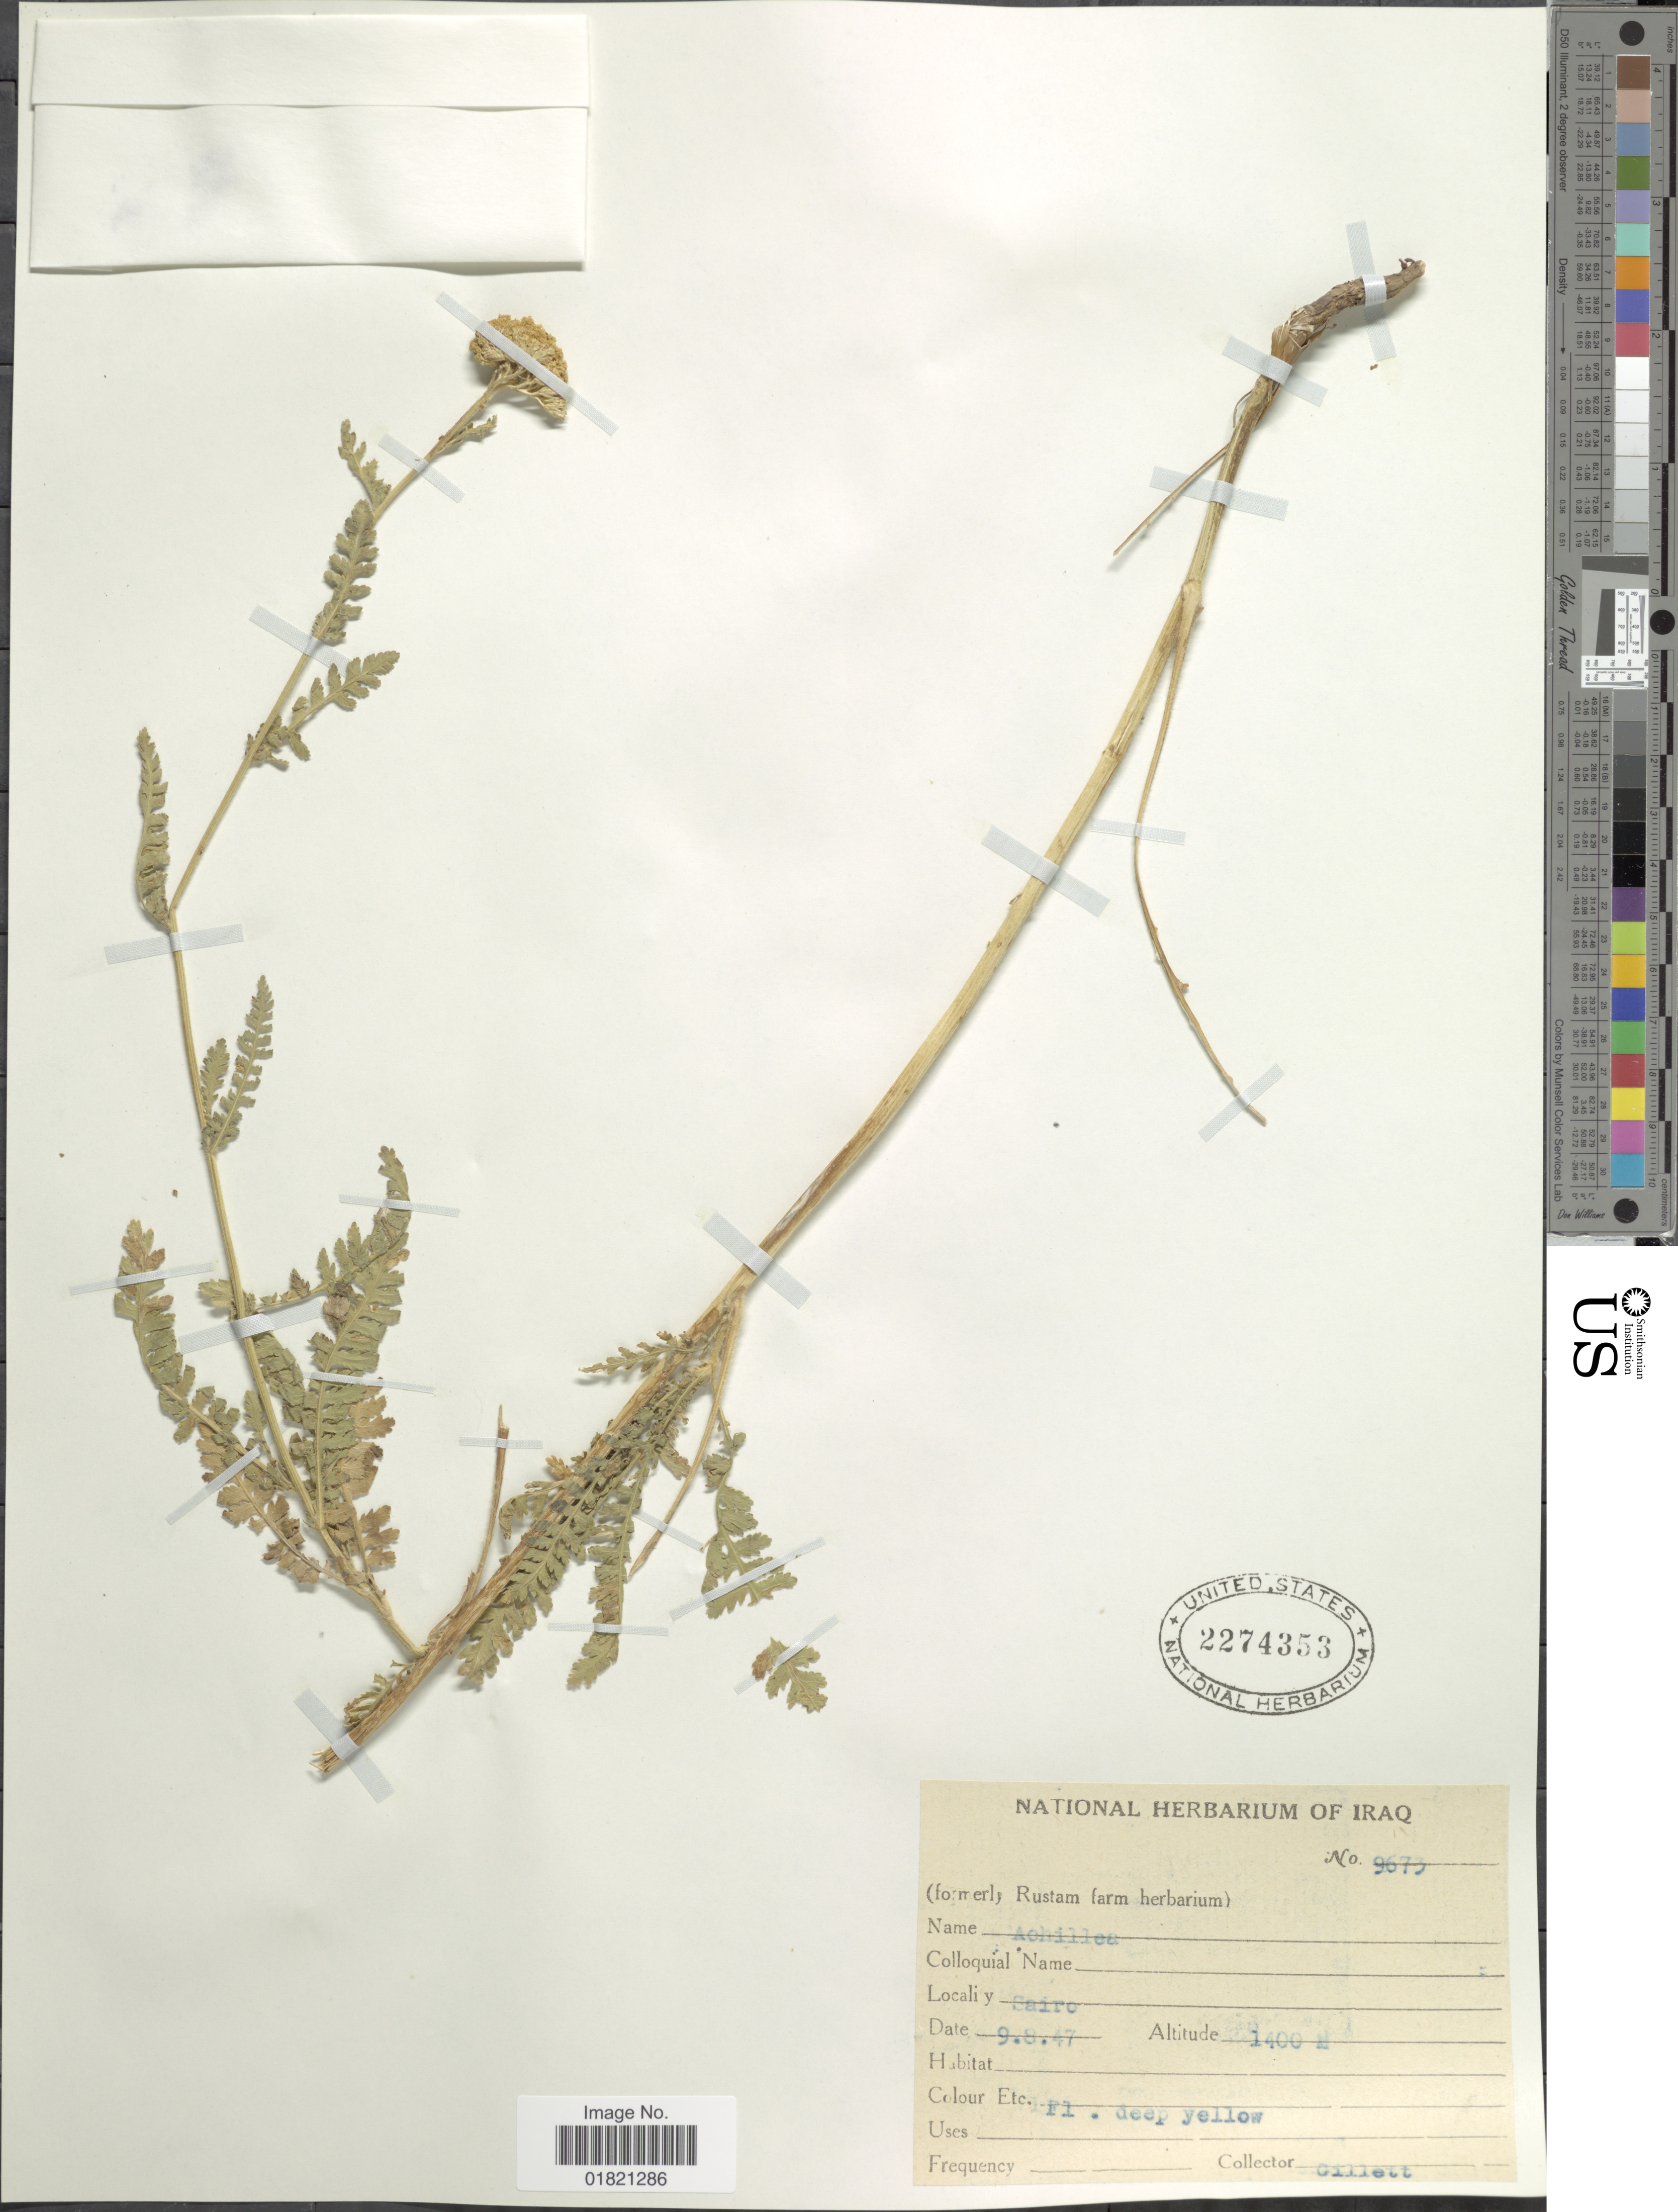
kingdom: Plantae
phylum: Tracheophyta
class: Magnoliopsida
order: Asterales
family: Asteraceae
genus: Achillea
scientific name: Achillea sp.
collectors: Gillett, --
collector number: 9673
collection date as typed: Transcribed d/m/y: 9/8/47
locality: Sairo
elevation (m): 1400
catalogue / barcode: US 2274353